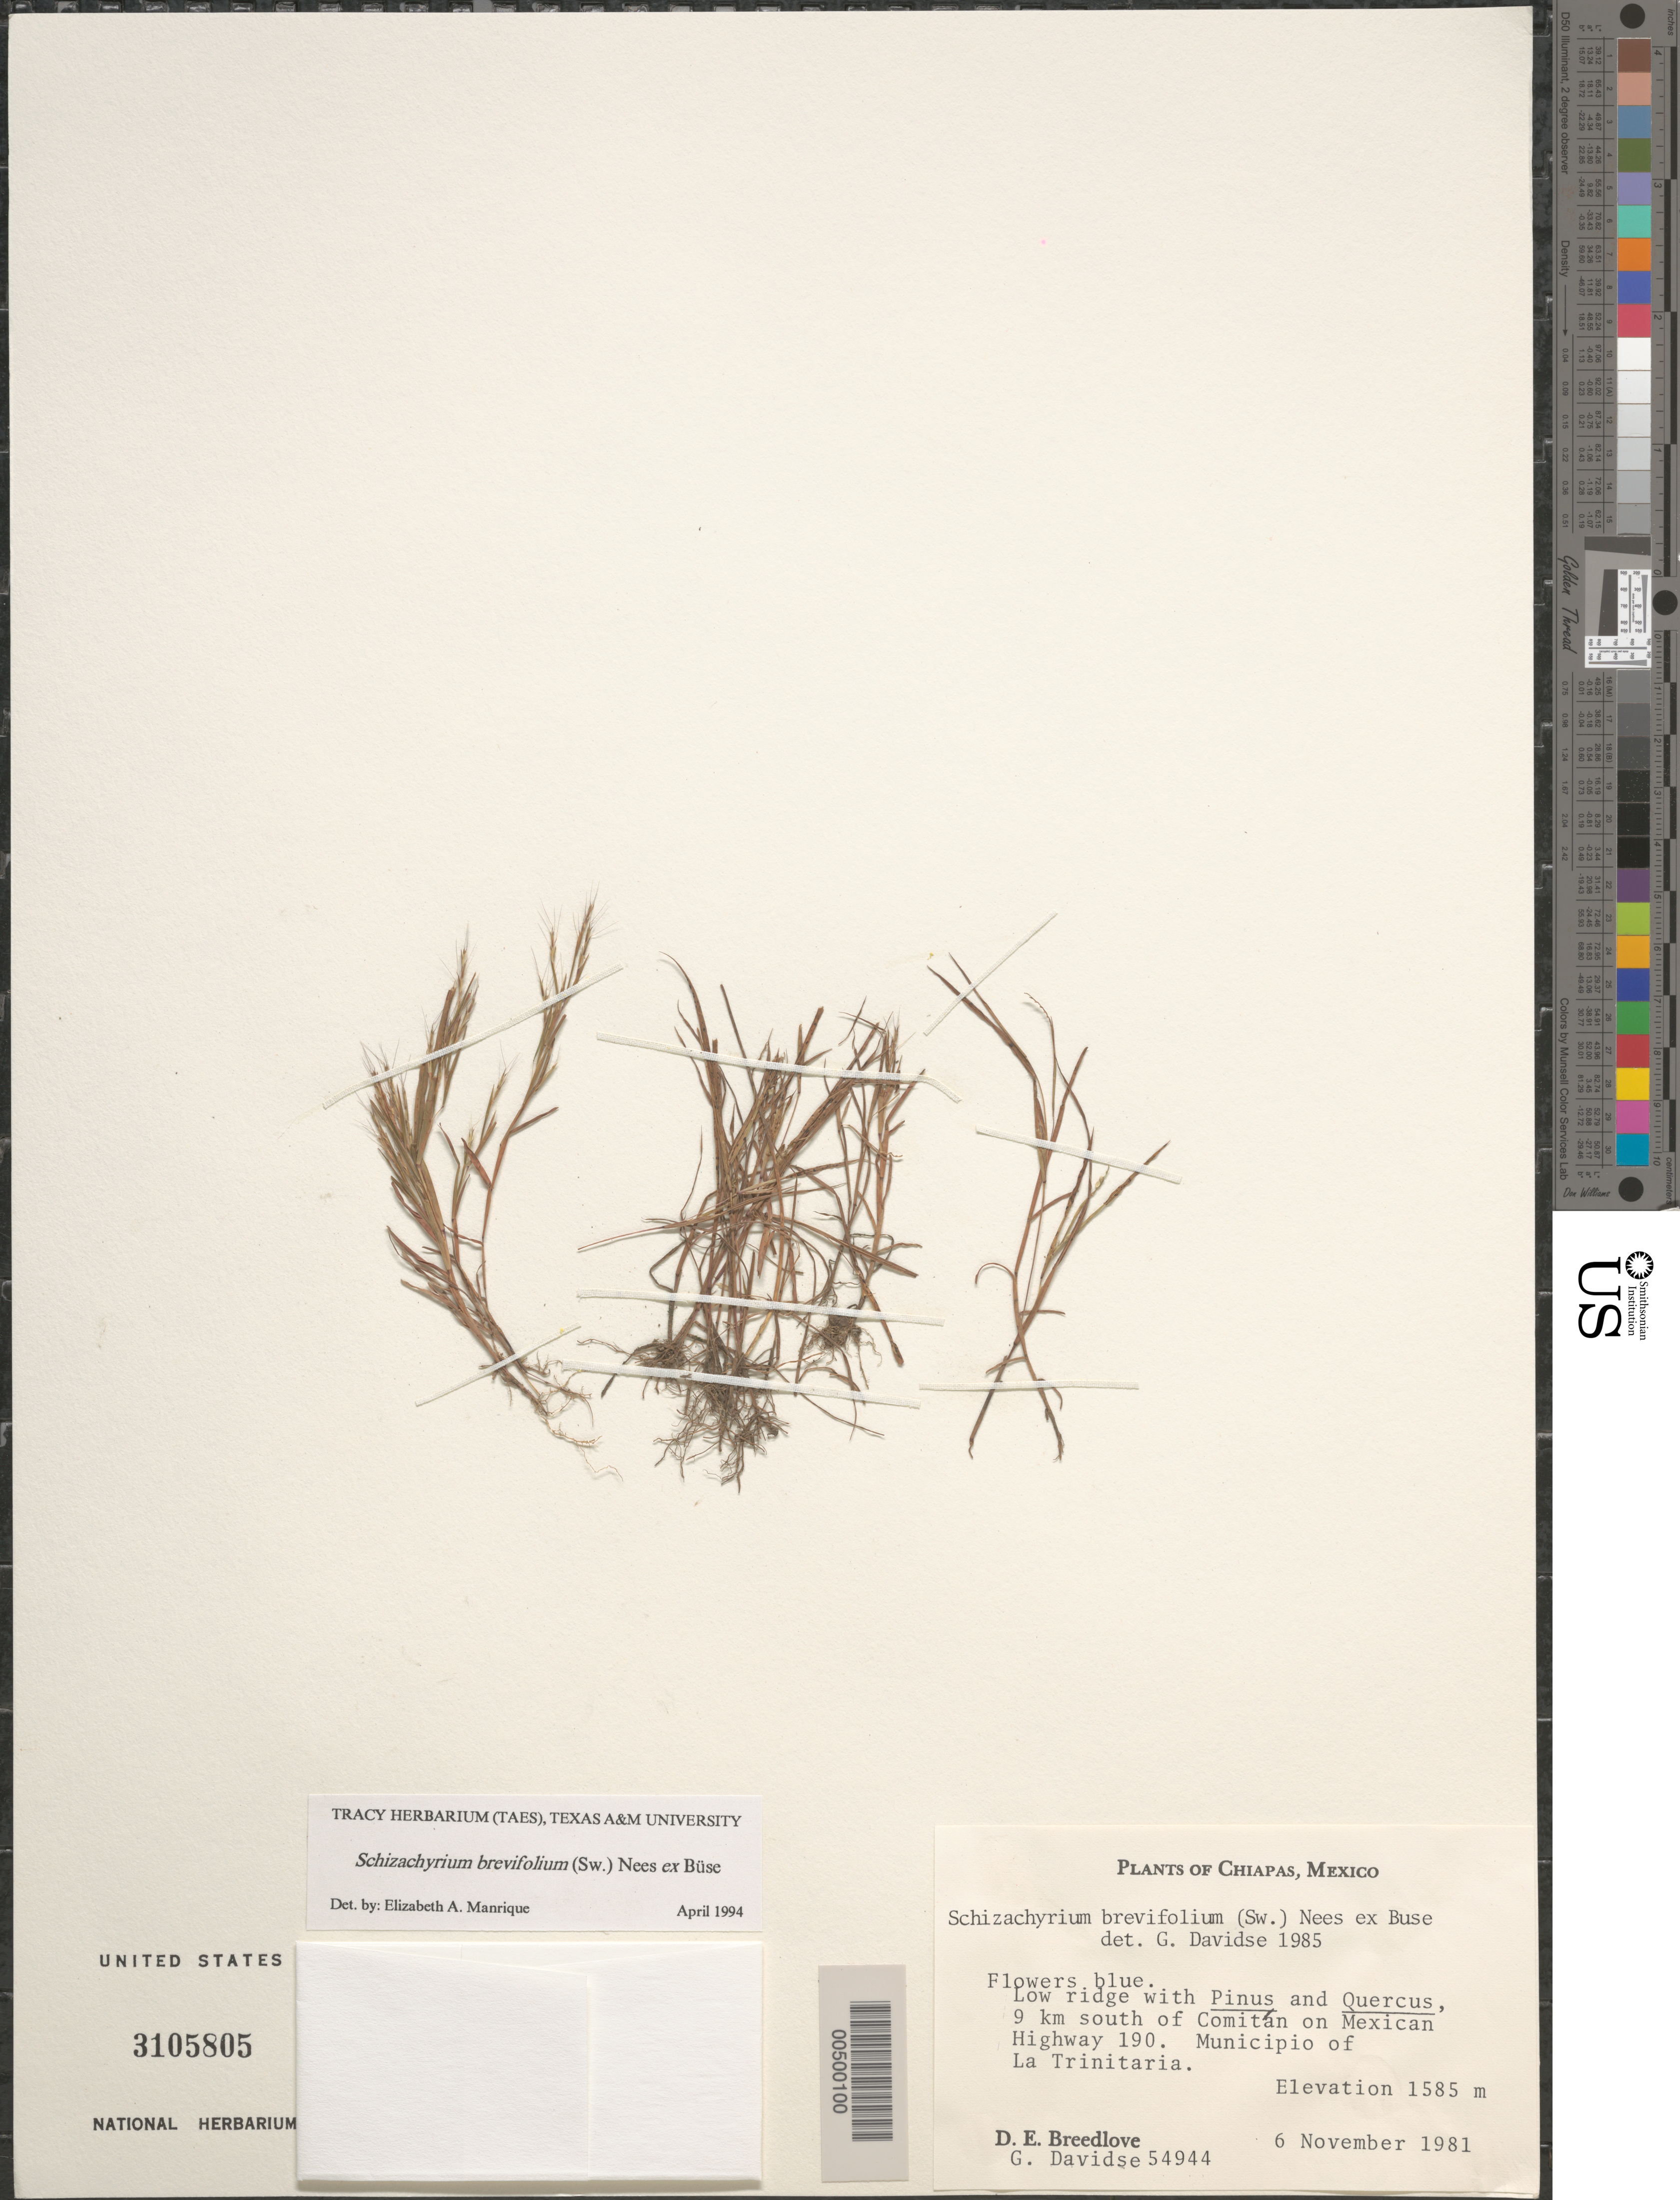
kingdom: Plantae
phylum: Tracheophyta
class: Liliopsida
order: Poales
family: Poaceae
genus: Schizachyrium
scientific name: Schizachyrium brevifolium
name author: (Sw.) Nees ex Büse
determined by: Manrique, E. A.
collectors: D. E. Breedlove & G. Davidse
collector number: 54944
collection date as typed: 6 Nov 1981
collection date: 1981-11-06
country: Mexico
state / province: Chiapas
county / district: La Trinitaria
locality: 9 km S of Comitán on Mex Hwy 190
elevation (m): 1585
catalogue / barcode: US 3105805